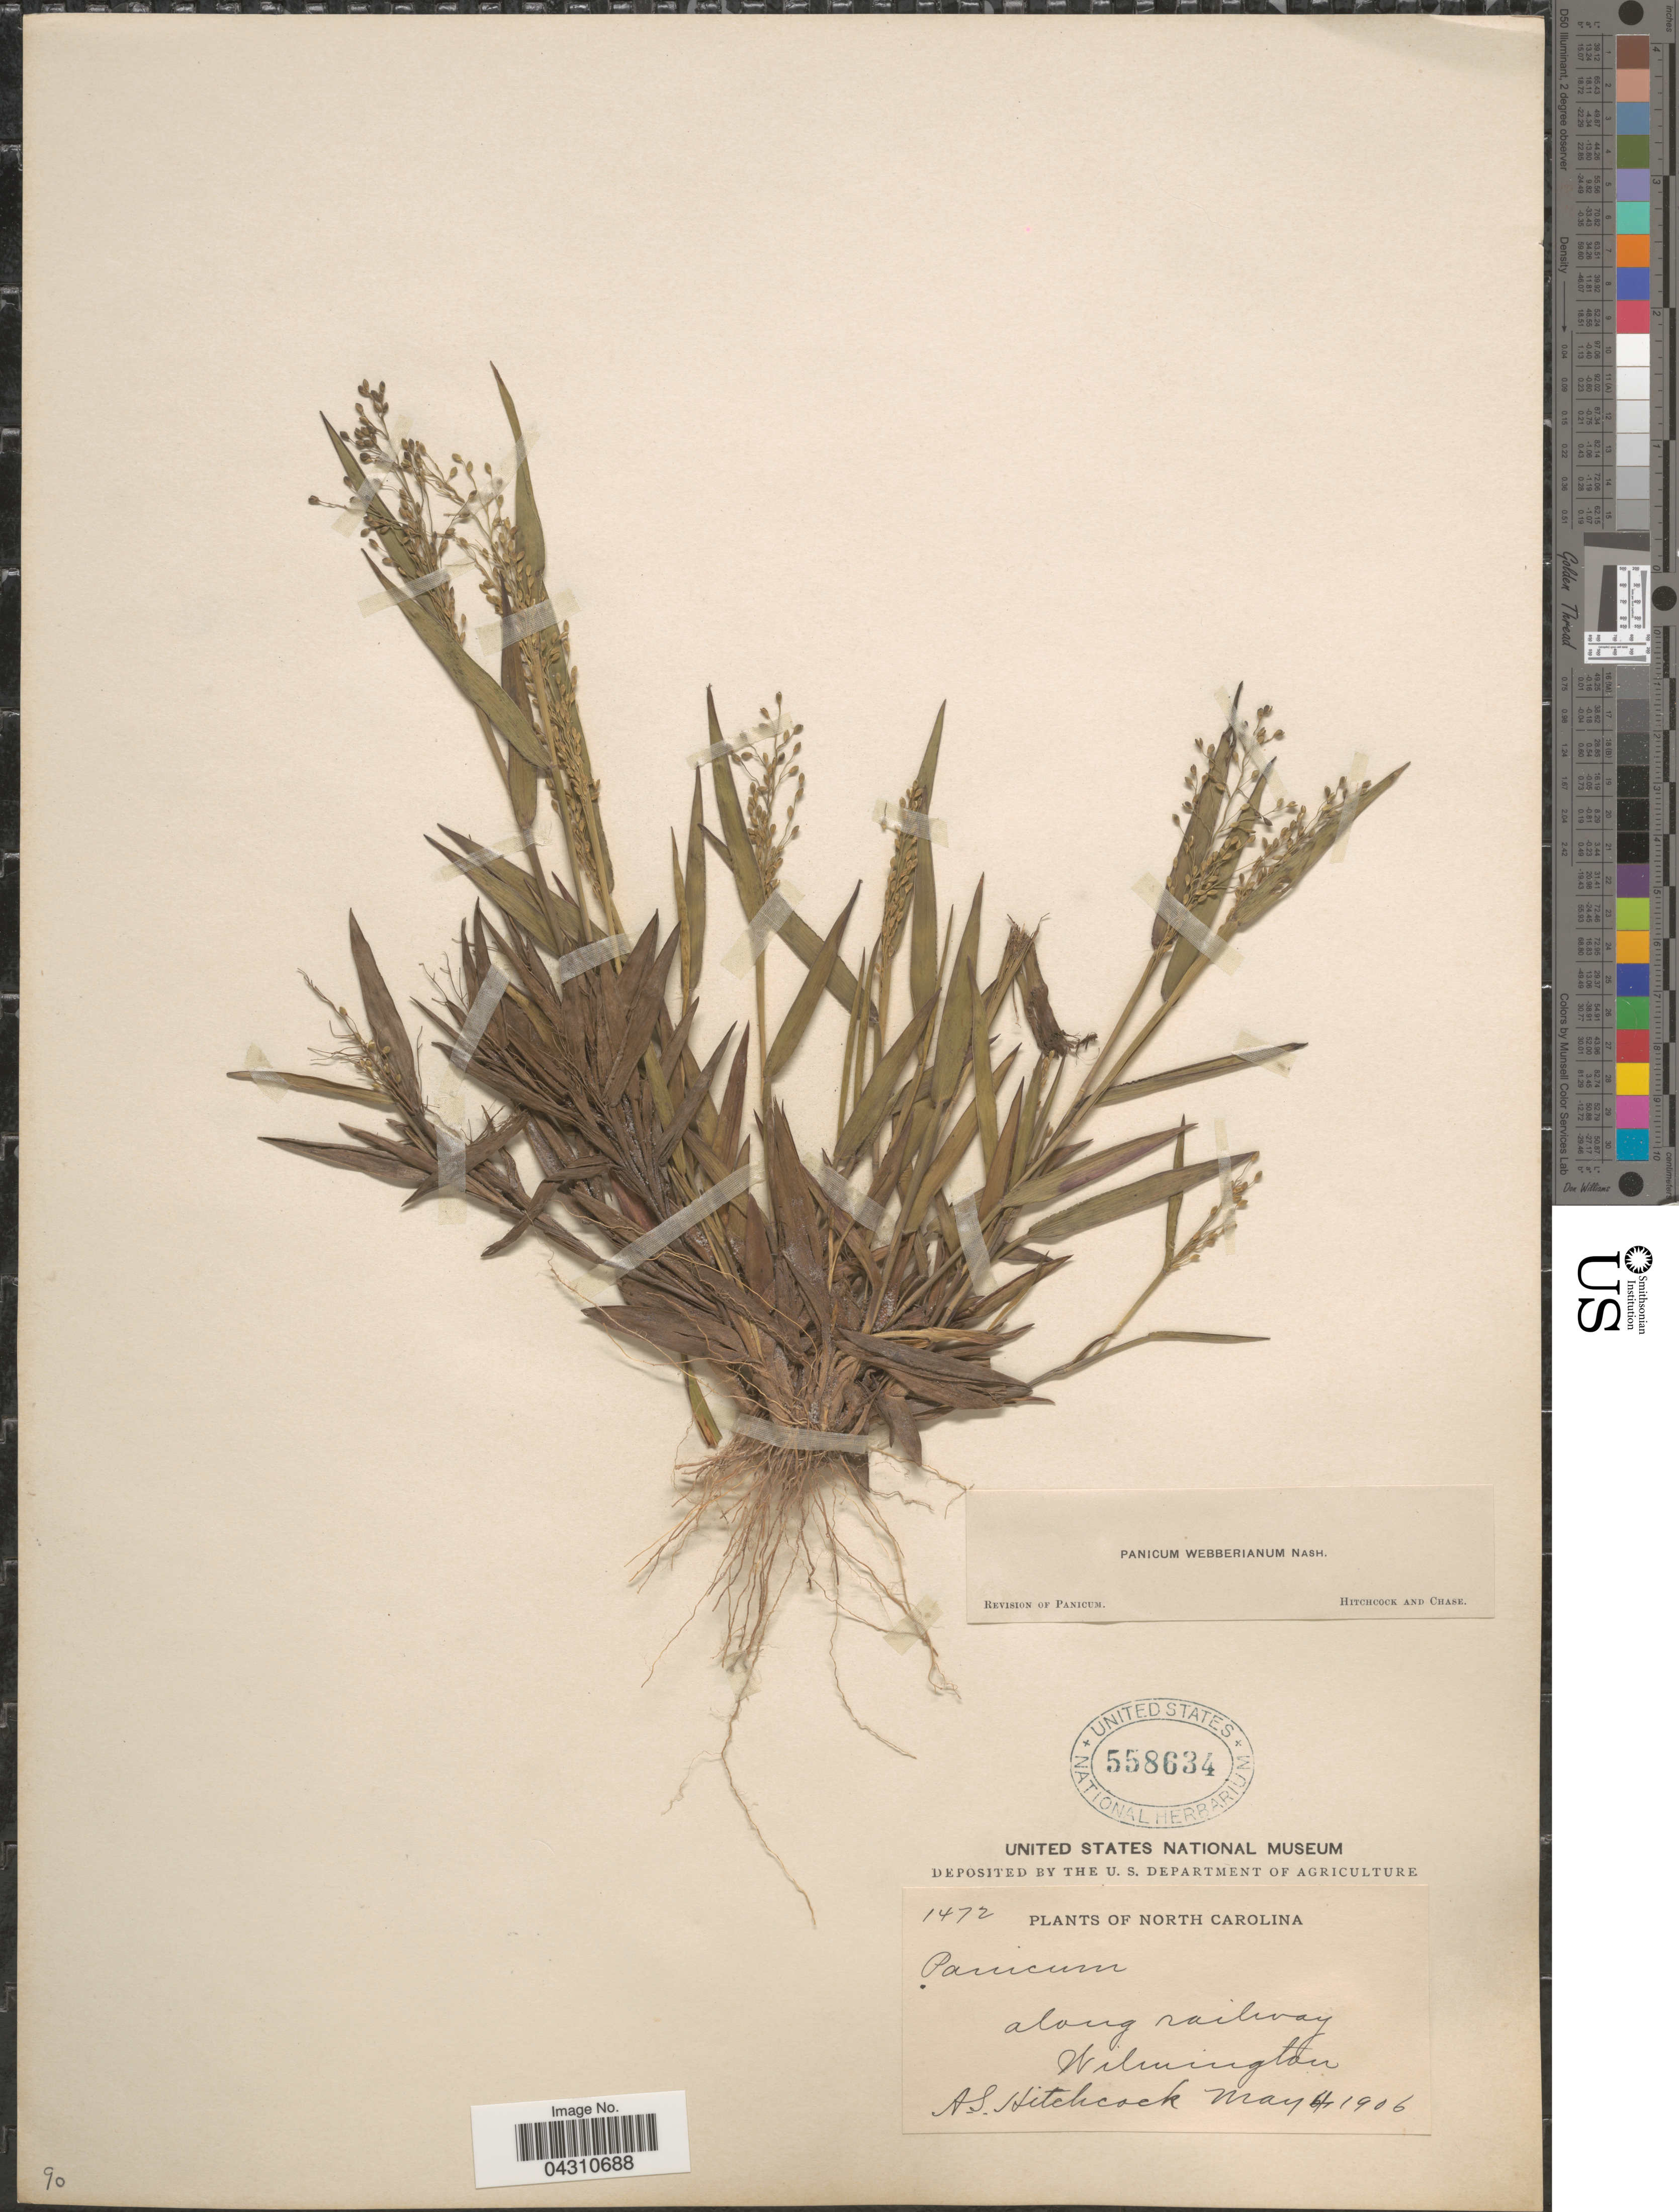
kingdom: Plantae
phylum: Tracheophyta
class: Liliopsida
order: Poales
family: Poaceae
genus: Dichanthelium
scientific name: Dichanthelium portoricense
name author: (Desv. ex Ham.) B.F. Hansen & Wunderlin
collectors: A. S. Hitchcock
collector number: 1472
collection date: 1906-05-04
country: United States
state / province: North Carolina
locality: Along railway. Wilmington.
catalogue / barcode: US 558634